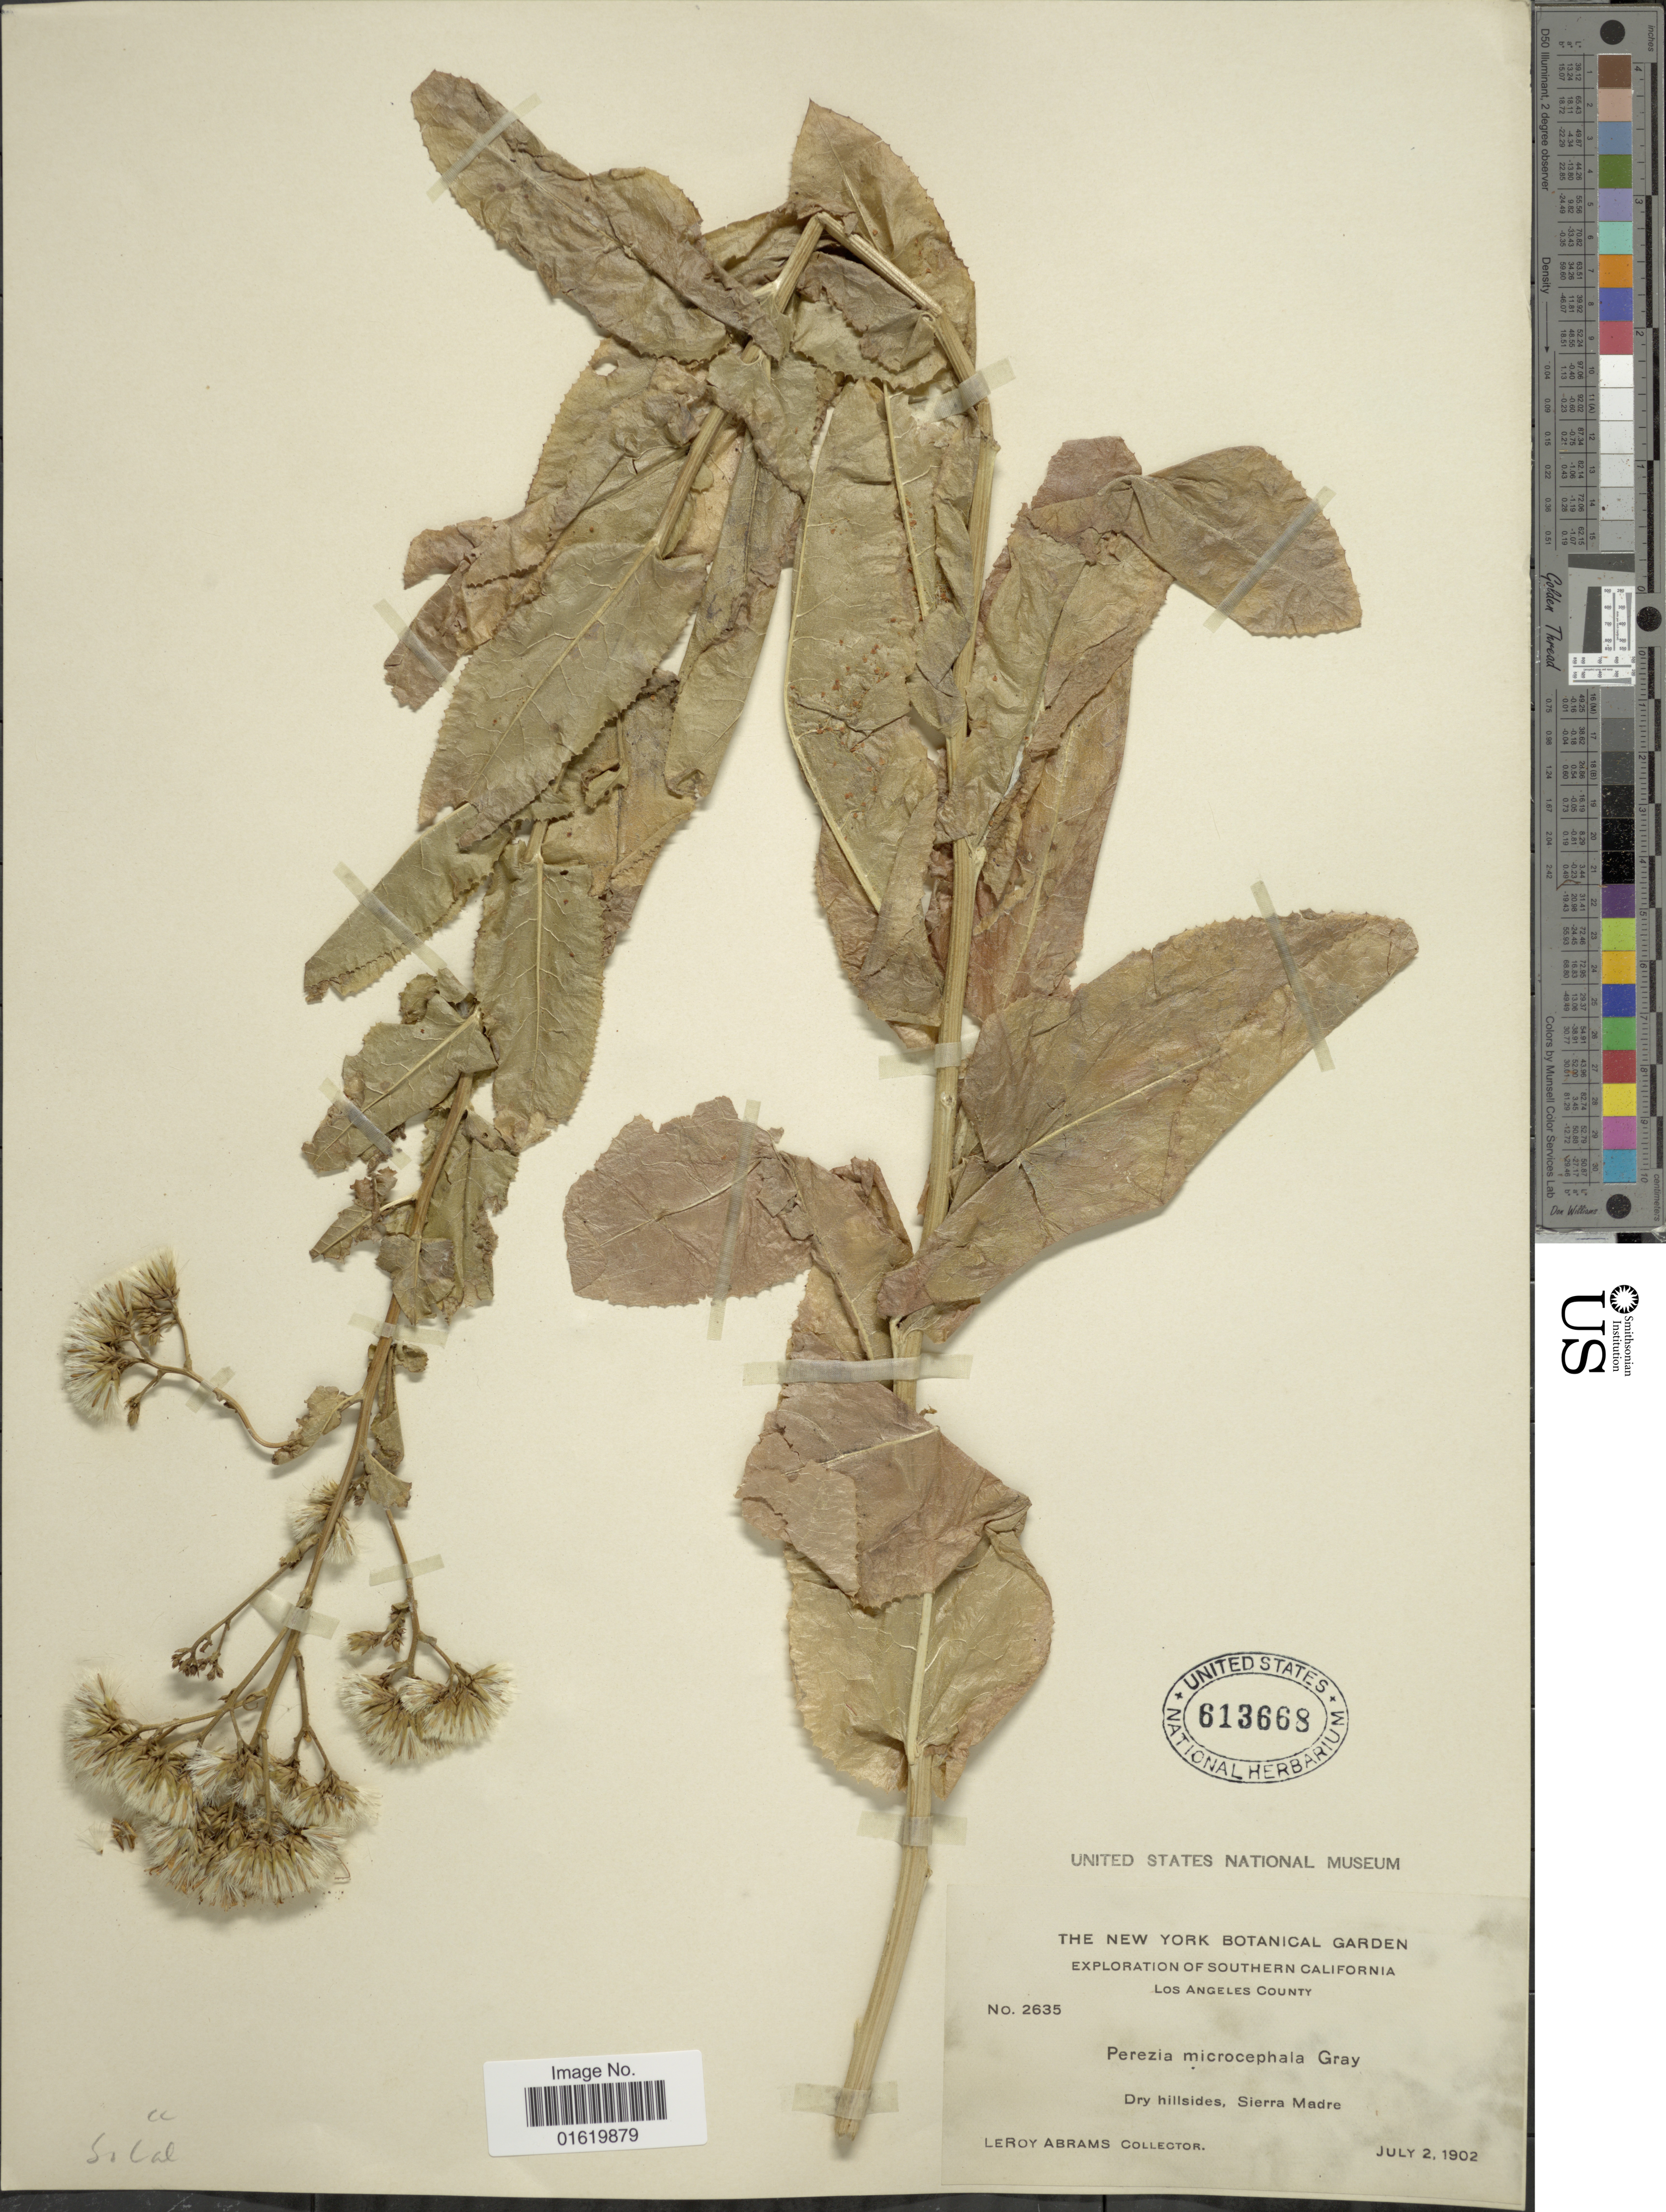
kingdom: Plantae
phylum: Tracheophyta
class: Magnoliopsida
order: Asterales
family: Asteraceae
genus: Acourtia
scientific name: Acourtia microcephala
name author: DC.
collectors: L. Abrams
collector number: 2635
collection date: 1902-07-02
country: United States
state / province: California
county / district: Los Angeles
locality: Southern California. Los Angeles County. Dry hillsides, Sierra Madre.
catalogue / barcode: US 613668